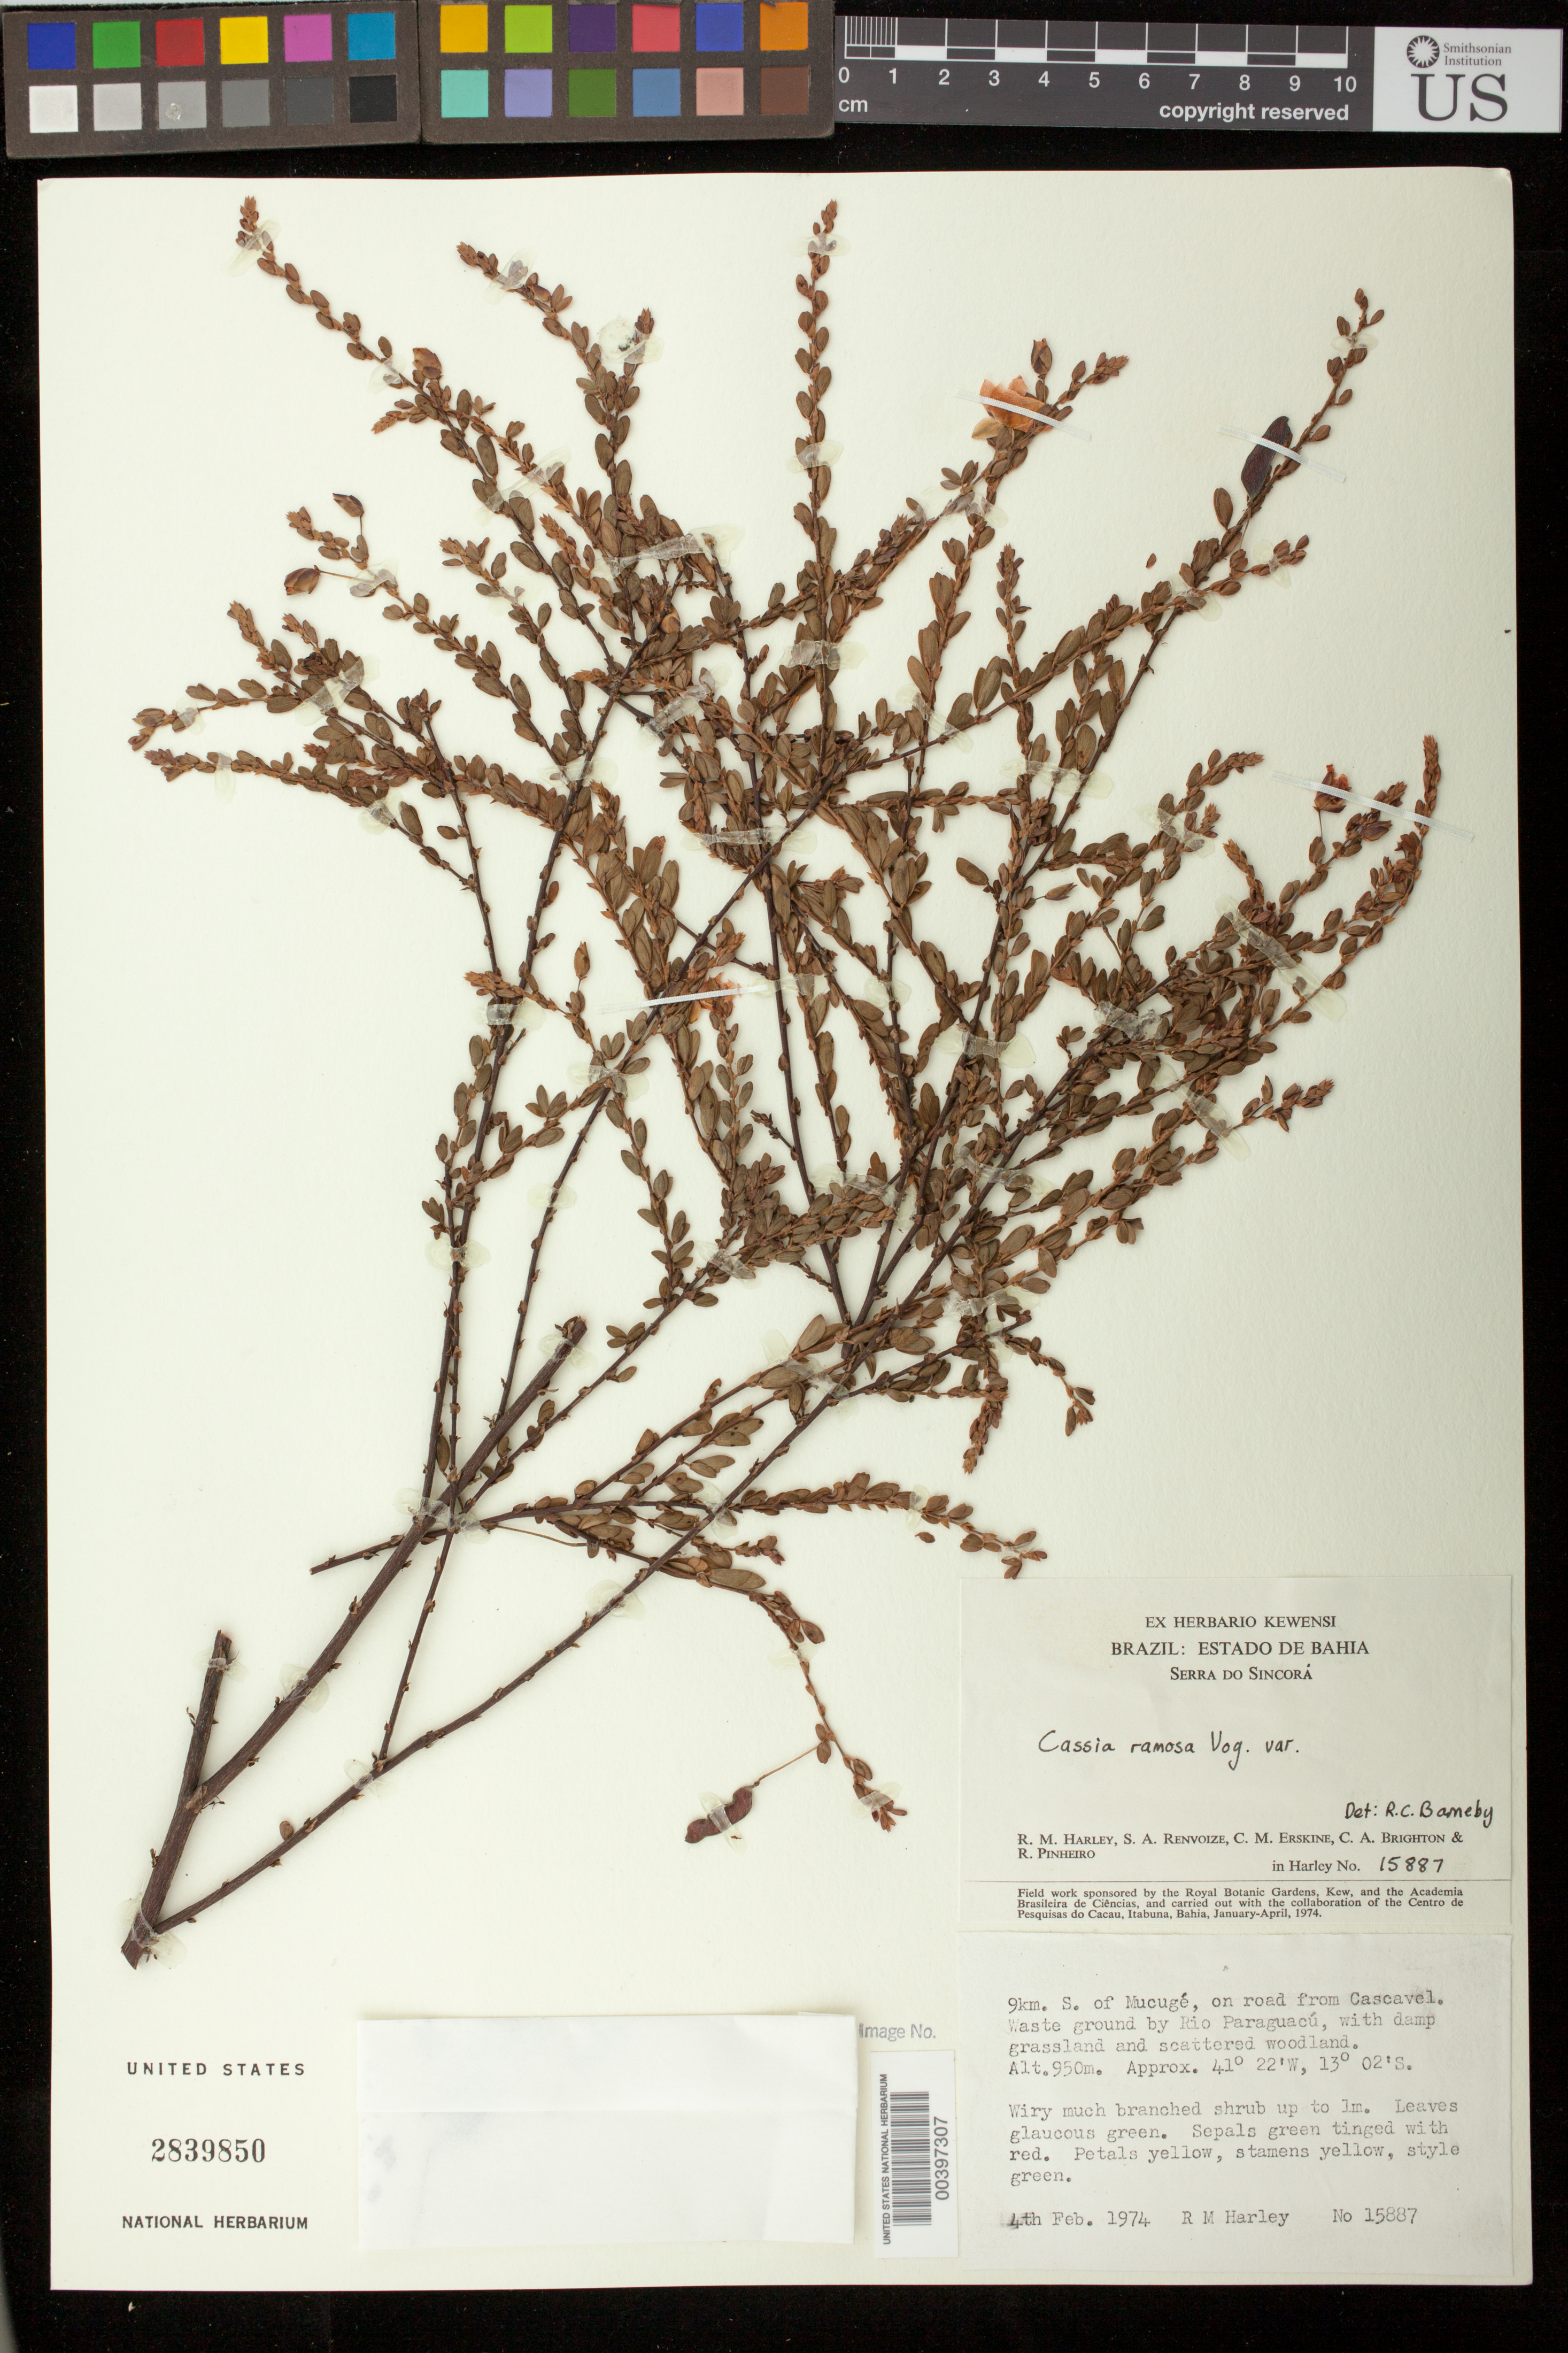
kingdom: Plantae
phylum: Tracheophyta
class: Magnoliopsida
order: Fabales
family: Fabaceae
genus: Chamaecrista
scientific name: Chamaecrista ramosa var. ramosa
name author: (Vogel) H.S. Irwin & Barneby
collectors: R. M. Harley, S. A. Renvoize, C. Erskine, C. Brighton & R. S. Pinheiro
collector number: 15887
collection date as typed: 04 Feb 1974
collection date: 1974-02-04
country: Brazil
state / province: Bahia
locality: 9 km. S. of Mucuge, on road from Cascavel, by Rio Paraguacu; Serra do Sincorá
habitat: Waste ground by river with damp grassland and scattered woodland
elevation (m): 950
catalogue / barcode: US 2839850